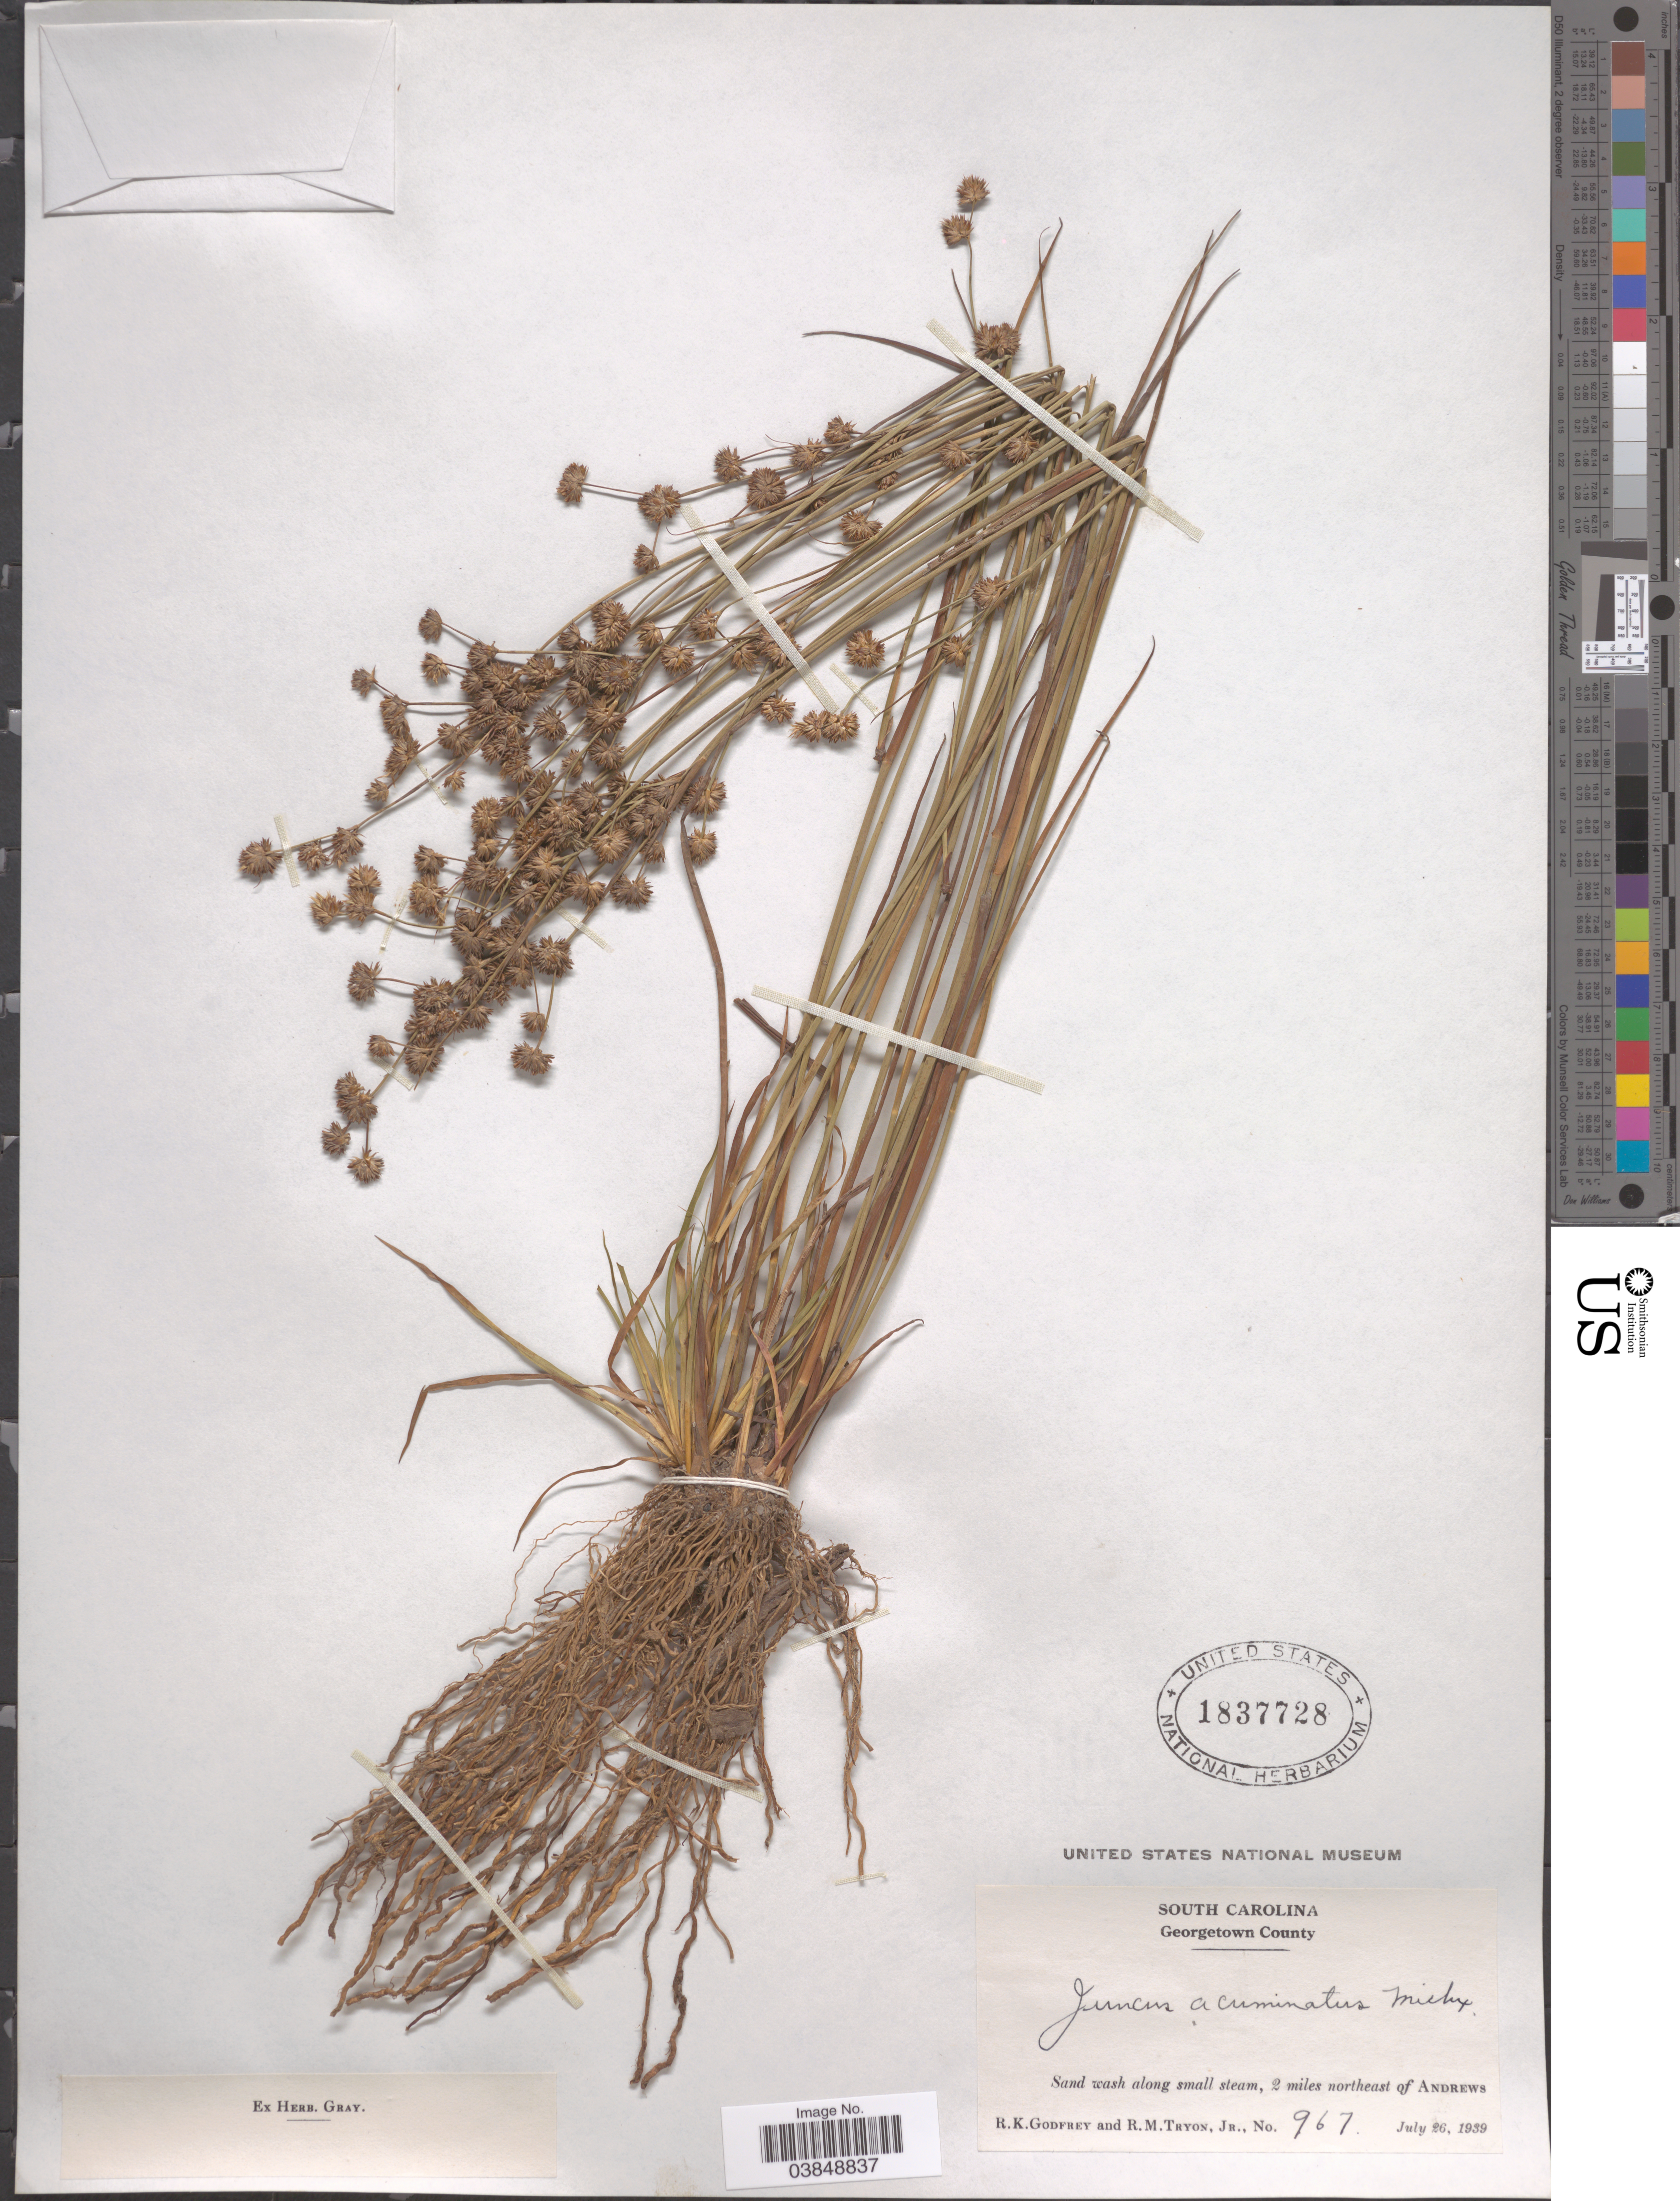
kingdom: Plantae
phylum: Tracheophyta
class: Liliopsida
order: Poales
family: Juncaceae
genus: Juncus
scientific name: Juncus acuminatus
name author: Michx.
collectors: R. K. Godfrey & R. Tryon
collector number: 967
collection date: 1939-07-26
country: United States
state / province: South Carolina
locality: Georgetown County. 2 miles northeast of Andrews.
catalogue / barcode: US 1837728